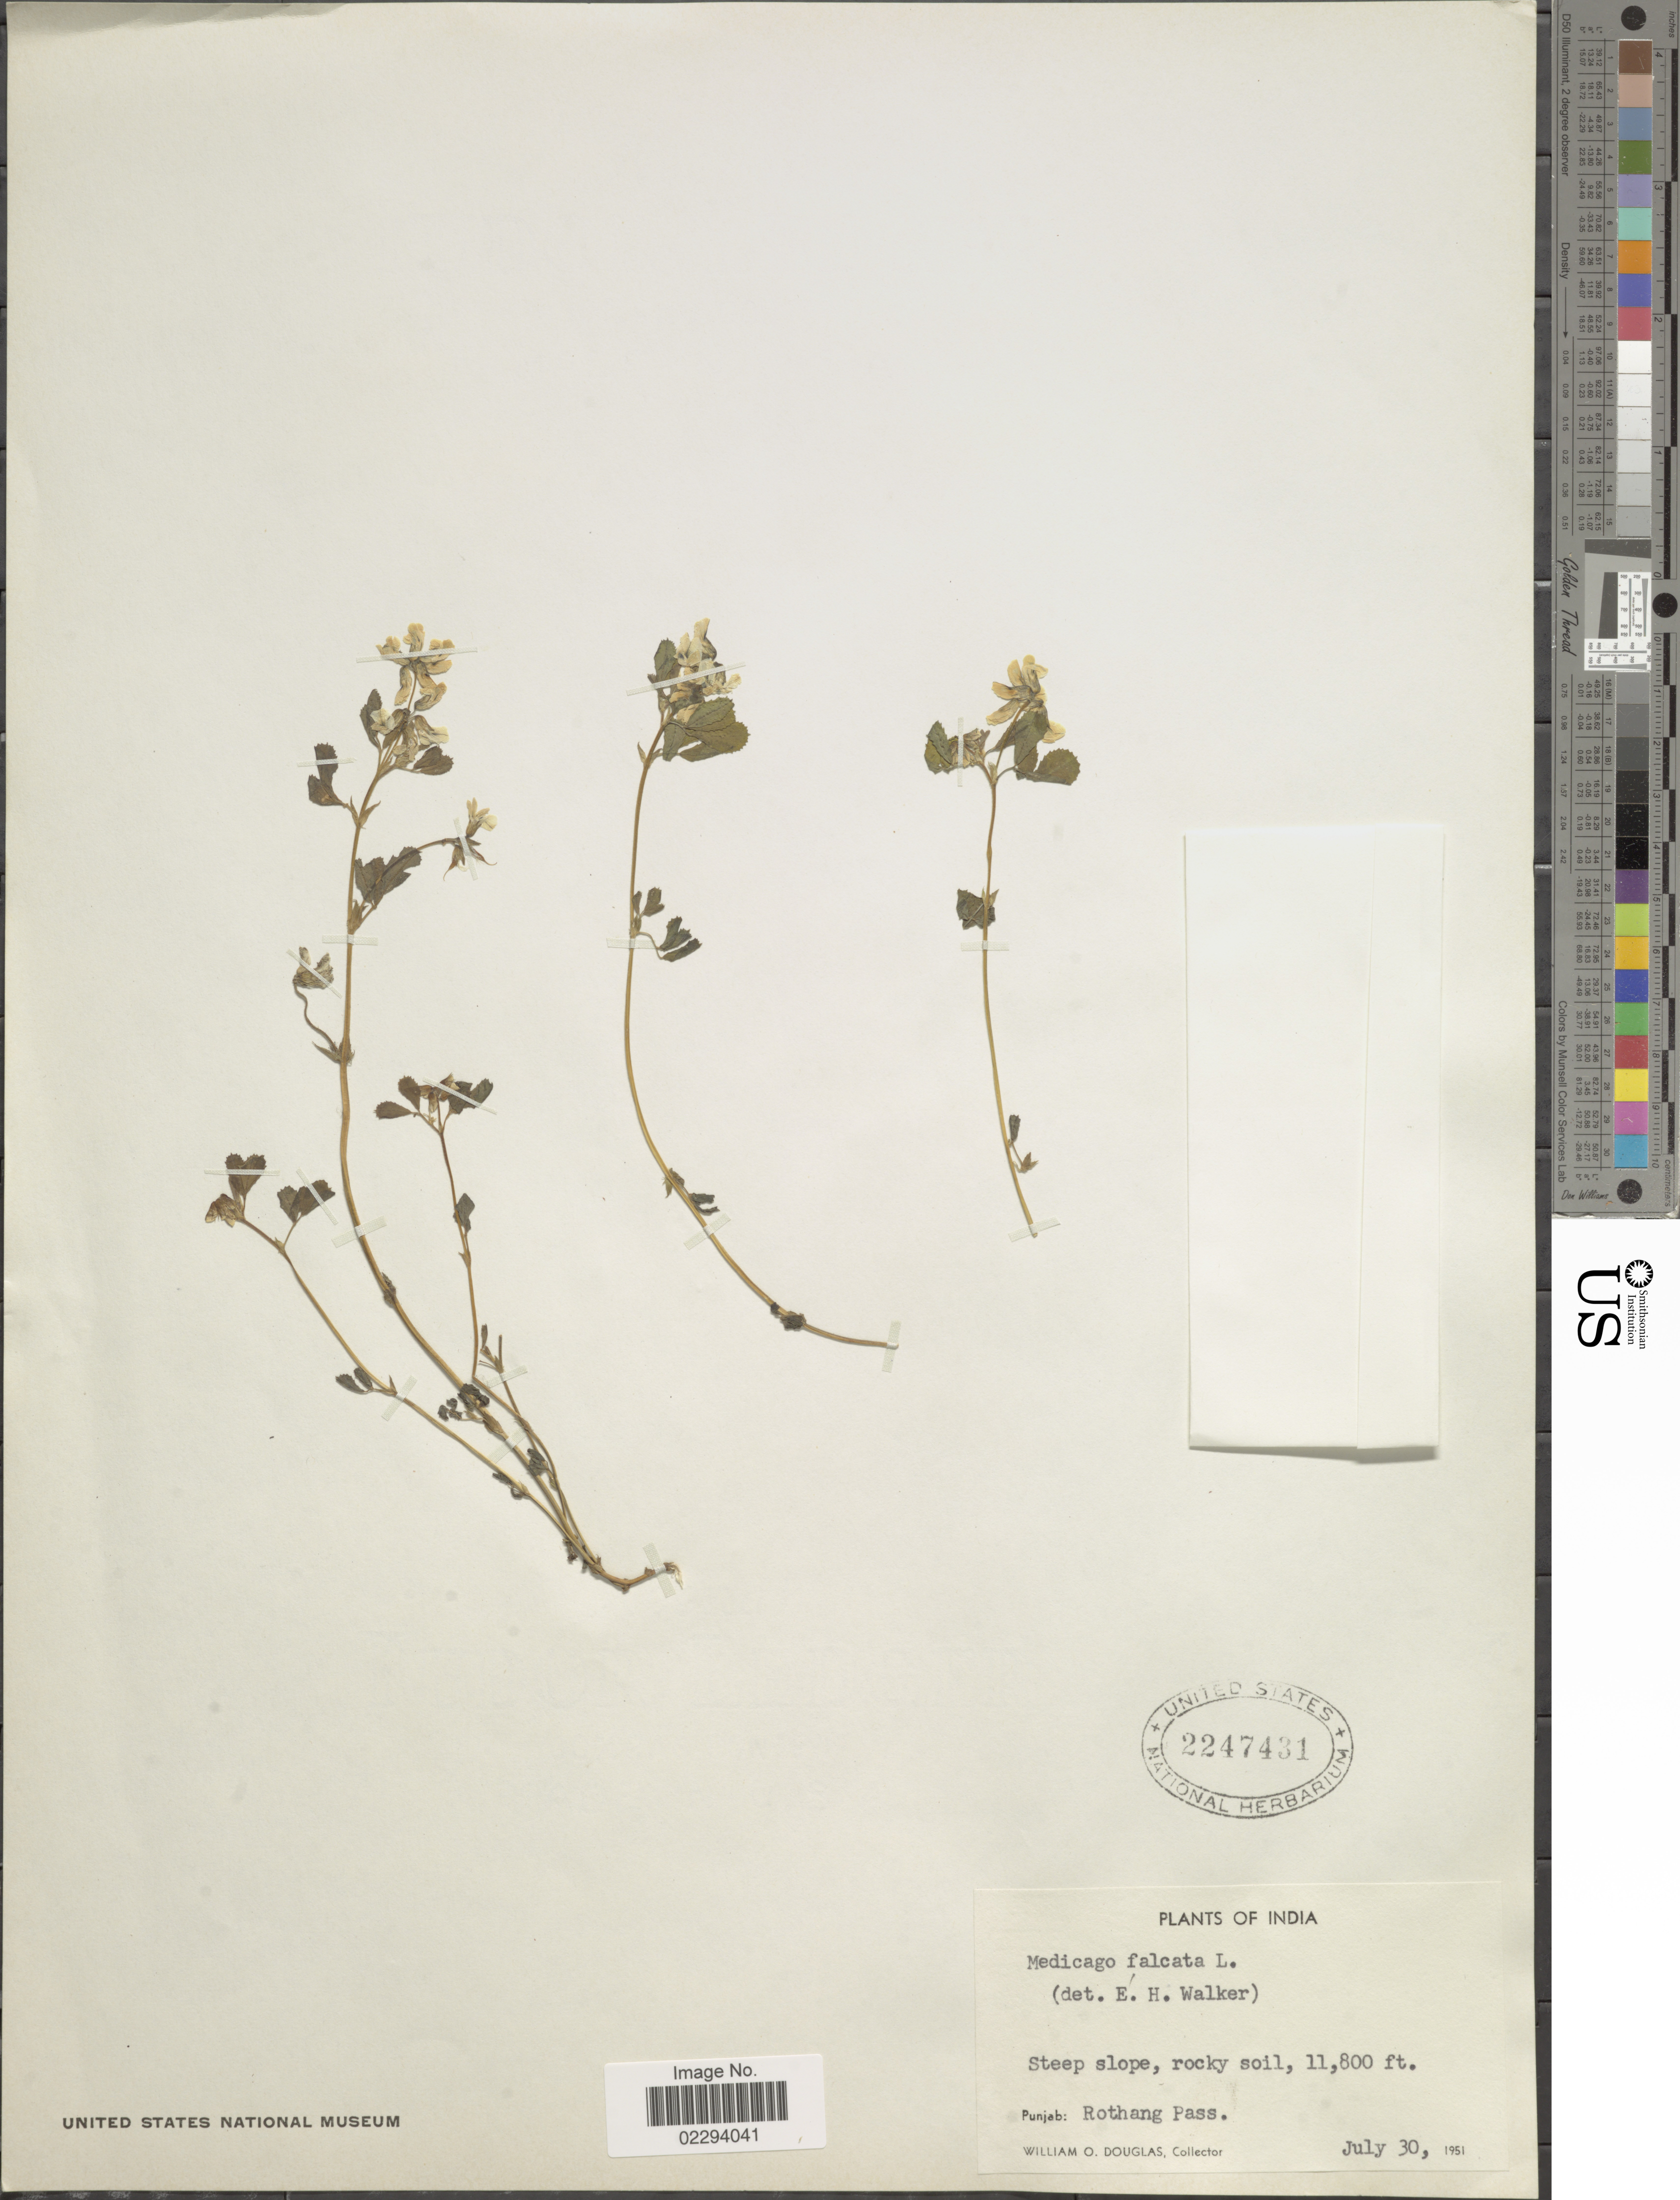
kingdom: Plantae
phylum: Tracheophyta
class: Magnoliopsida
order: Fabales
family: Fabaceae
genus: Medicago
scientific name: Medicago falcata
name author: L.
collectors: W. Douglas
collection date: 1951-07-30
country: India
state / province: Punjab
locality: Steep slope. Punjab: Rothang Pass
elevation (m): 3597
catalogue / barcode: US 2247431